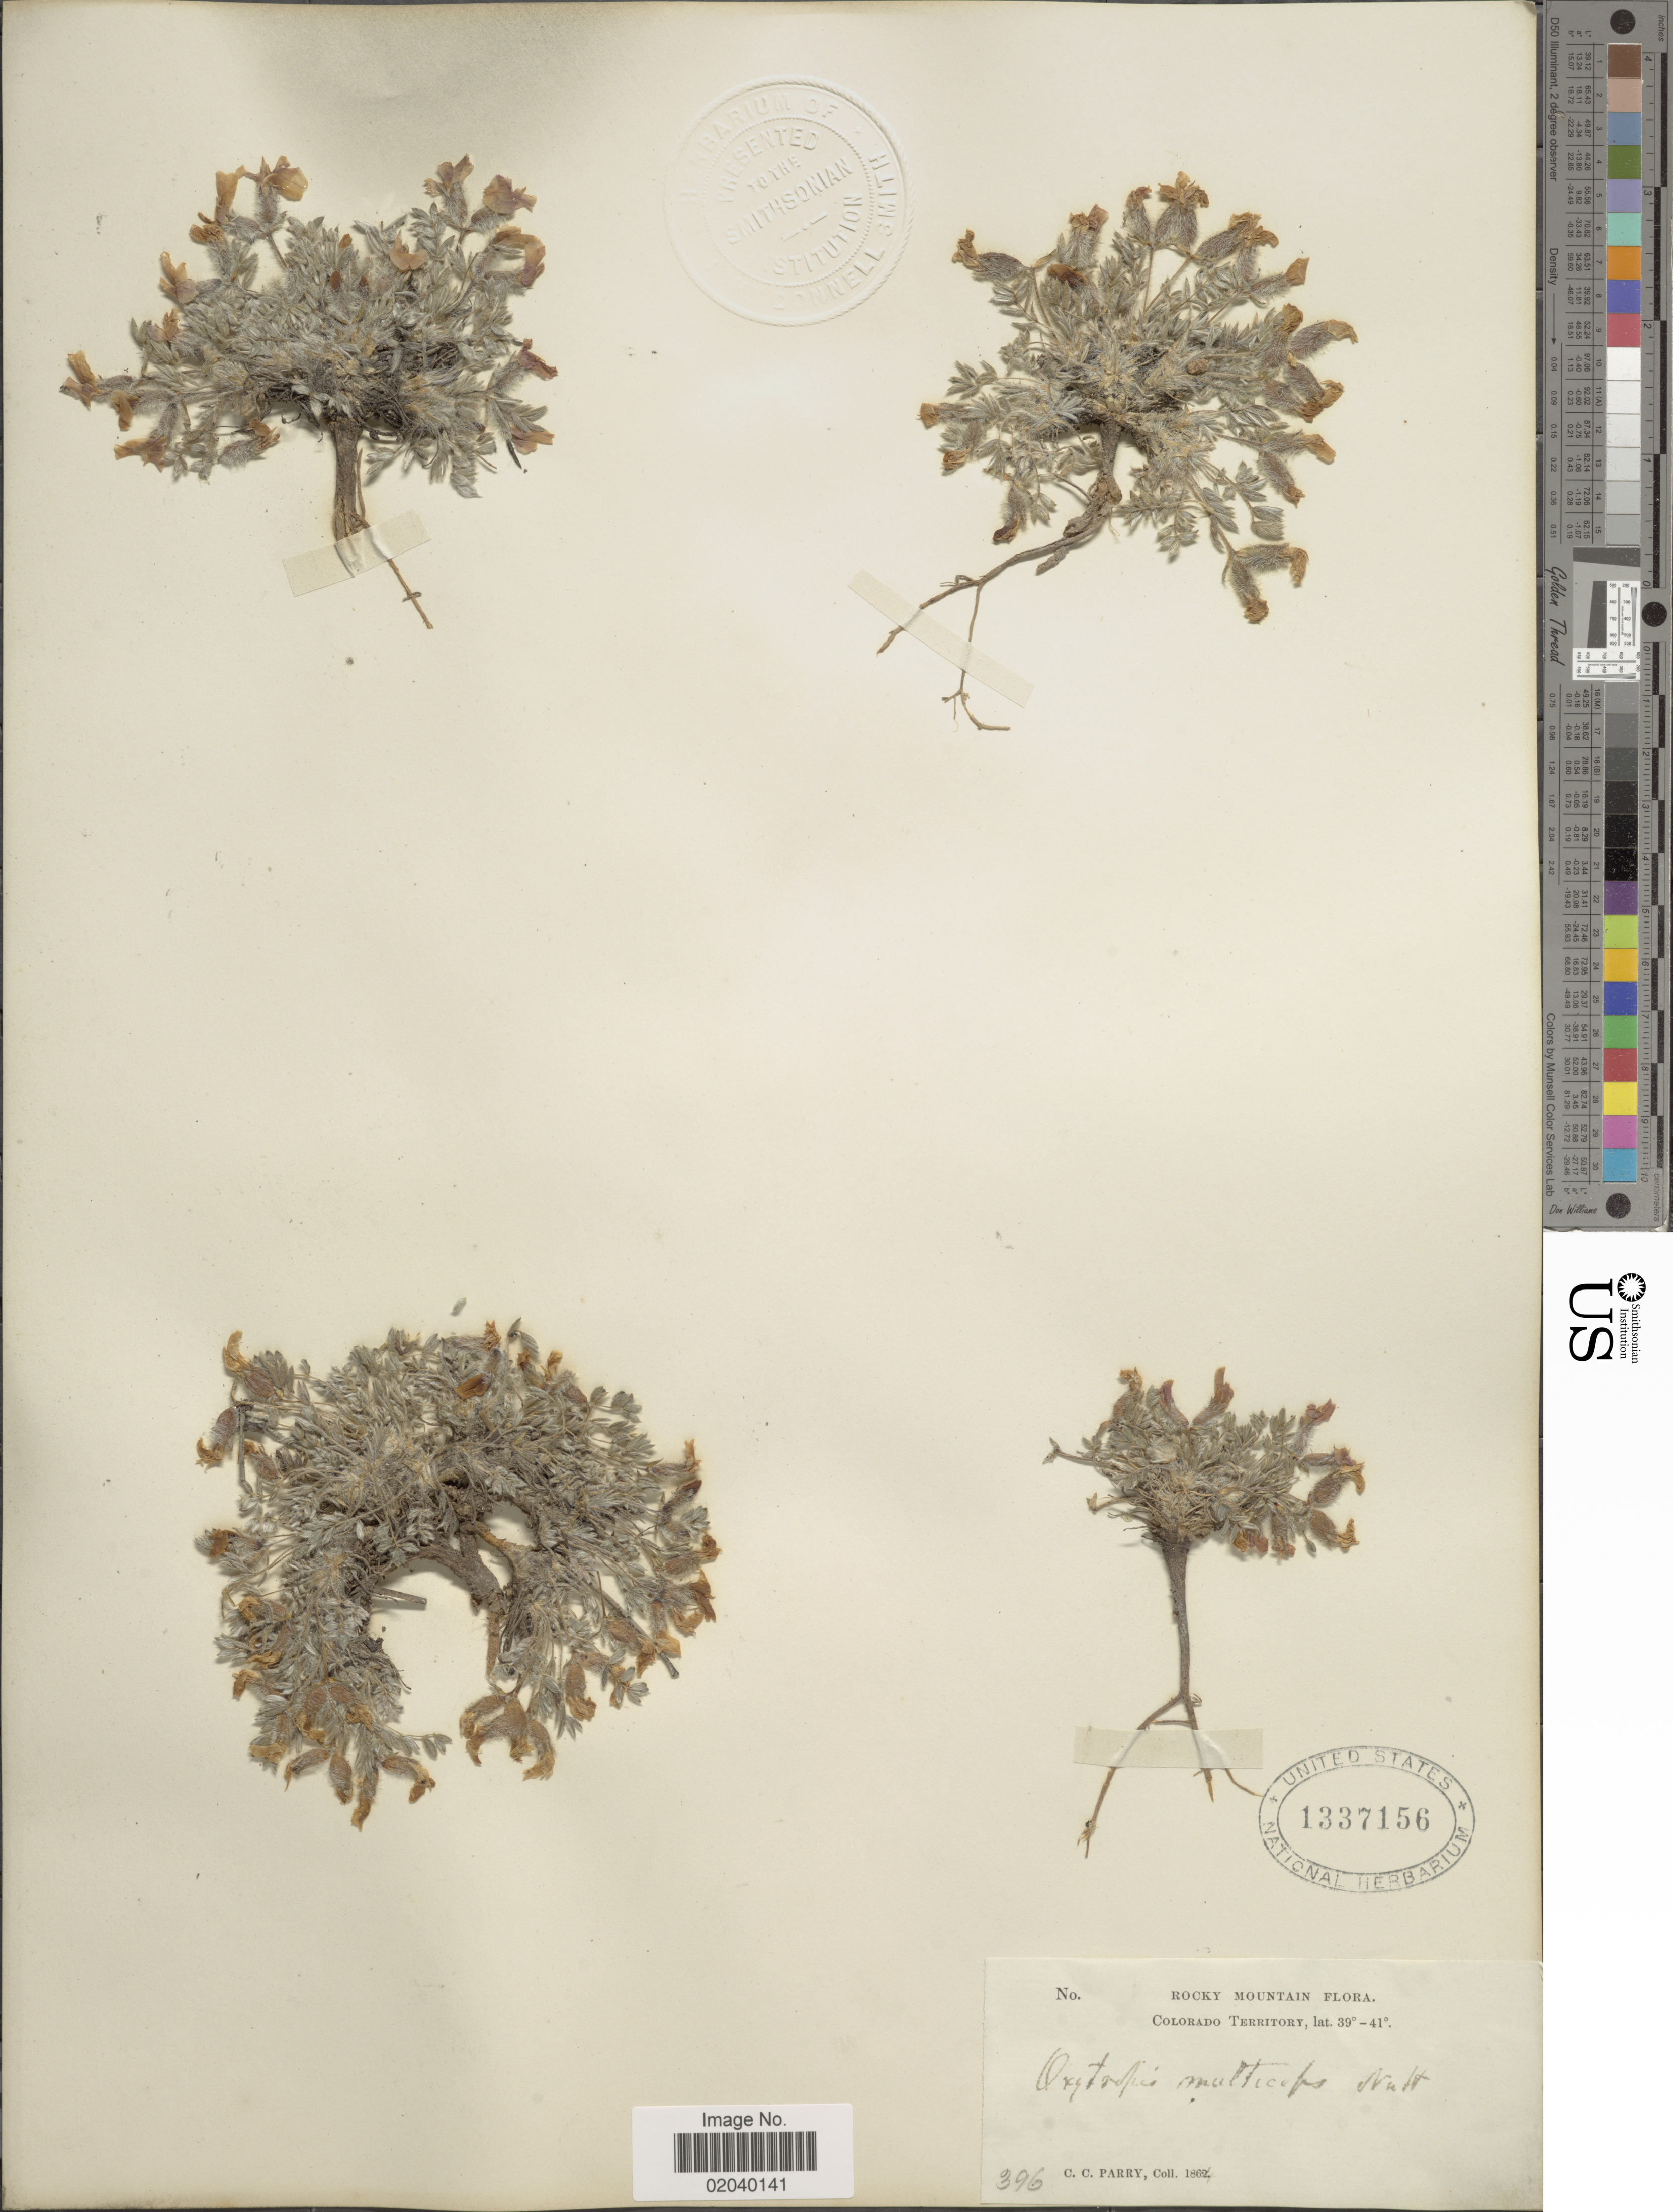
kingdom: Plantae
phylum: Tracheophyta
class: Magnoliopsida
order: Fabales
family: Fabaceae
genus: Oxytropis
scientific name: Oxytropis muticeps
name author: Nutt.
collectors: C. C. Parry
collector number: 396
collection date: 1864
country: United States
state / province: Colorado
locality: Rocky Mountain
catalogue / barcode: US 1337156